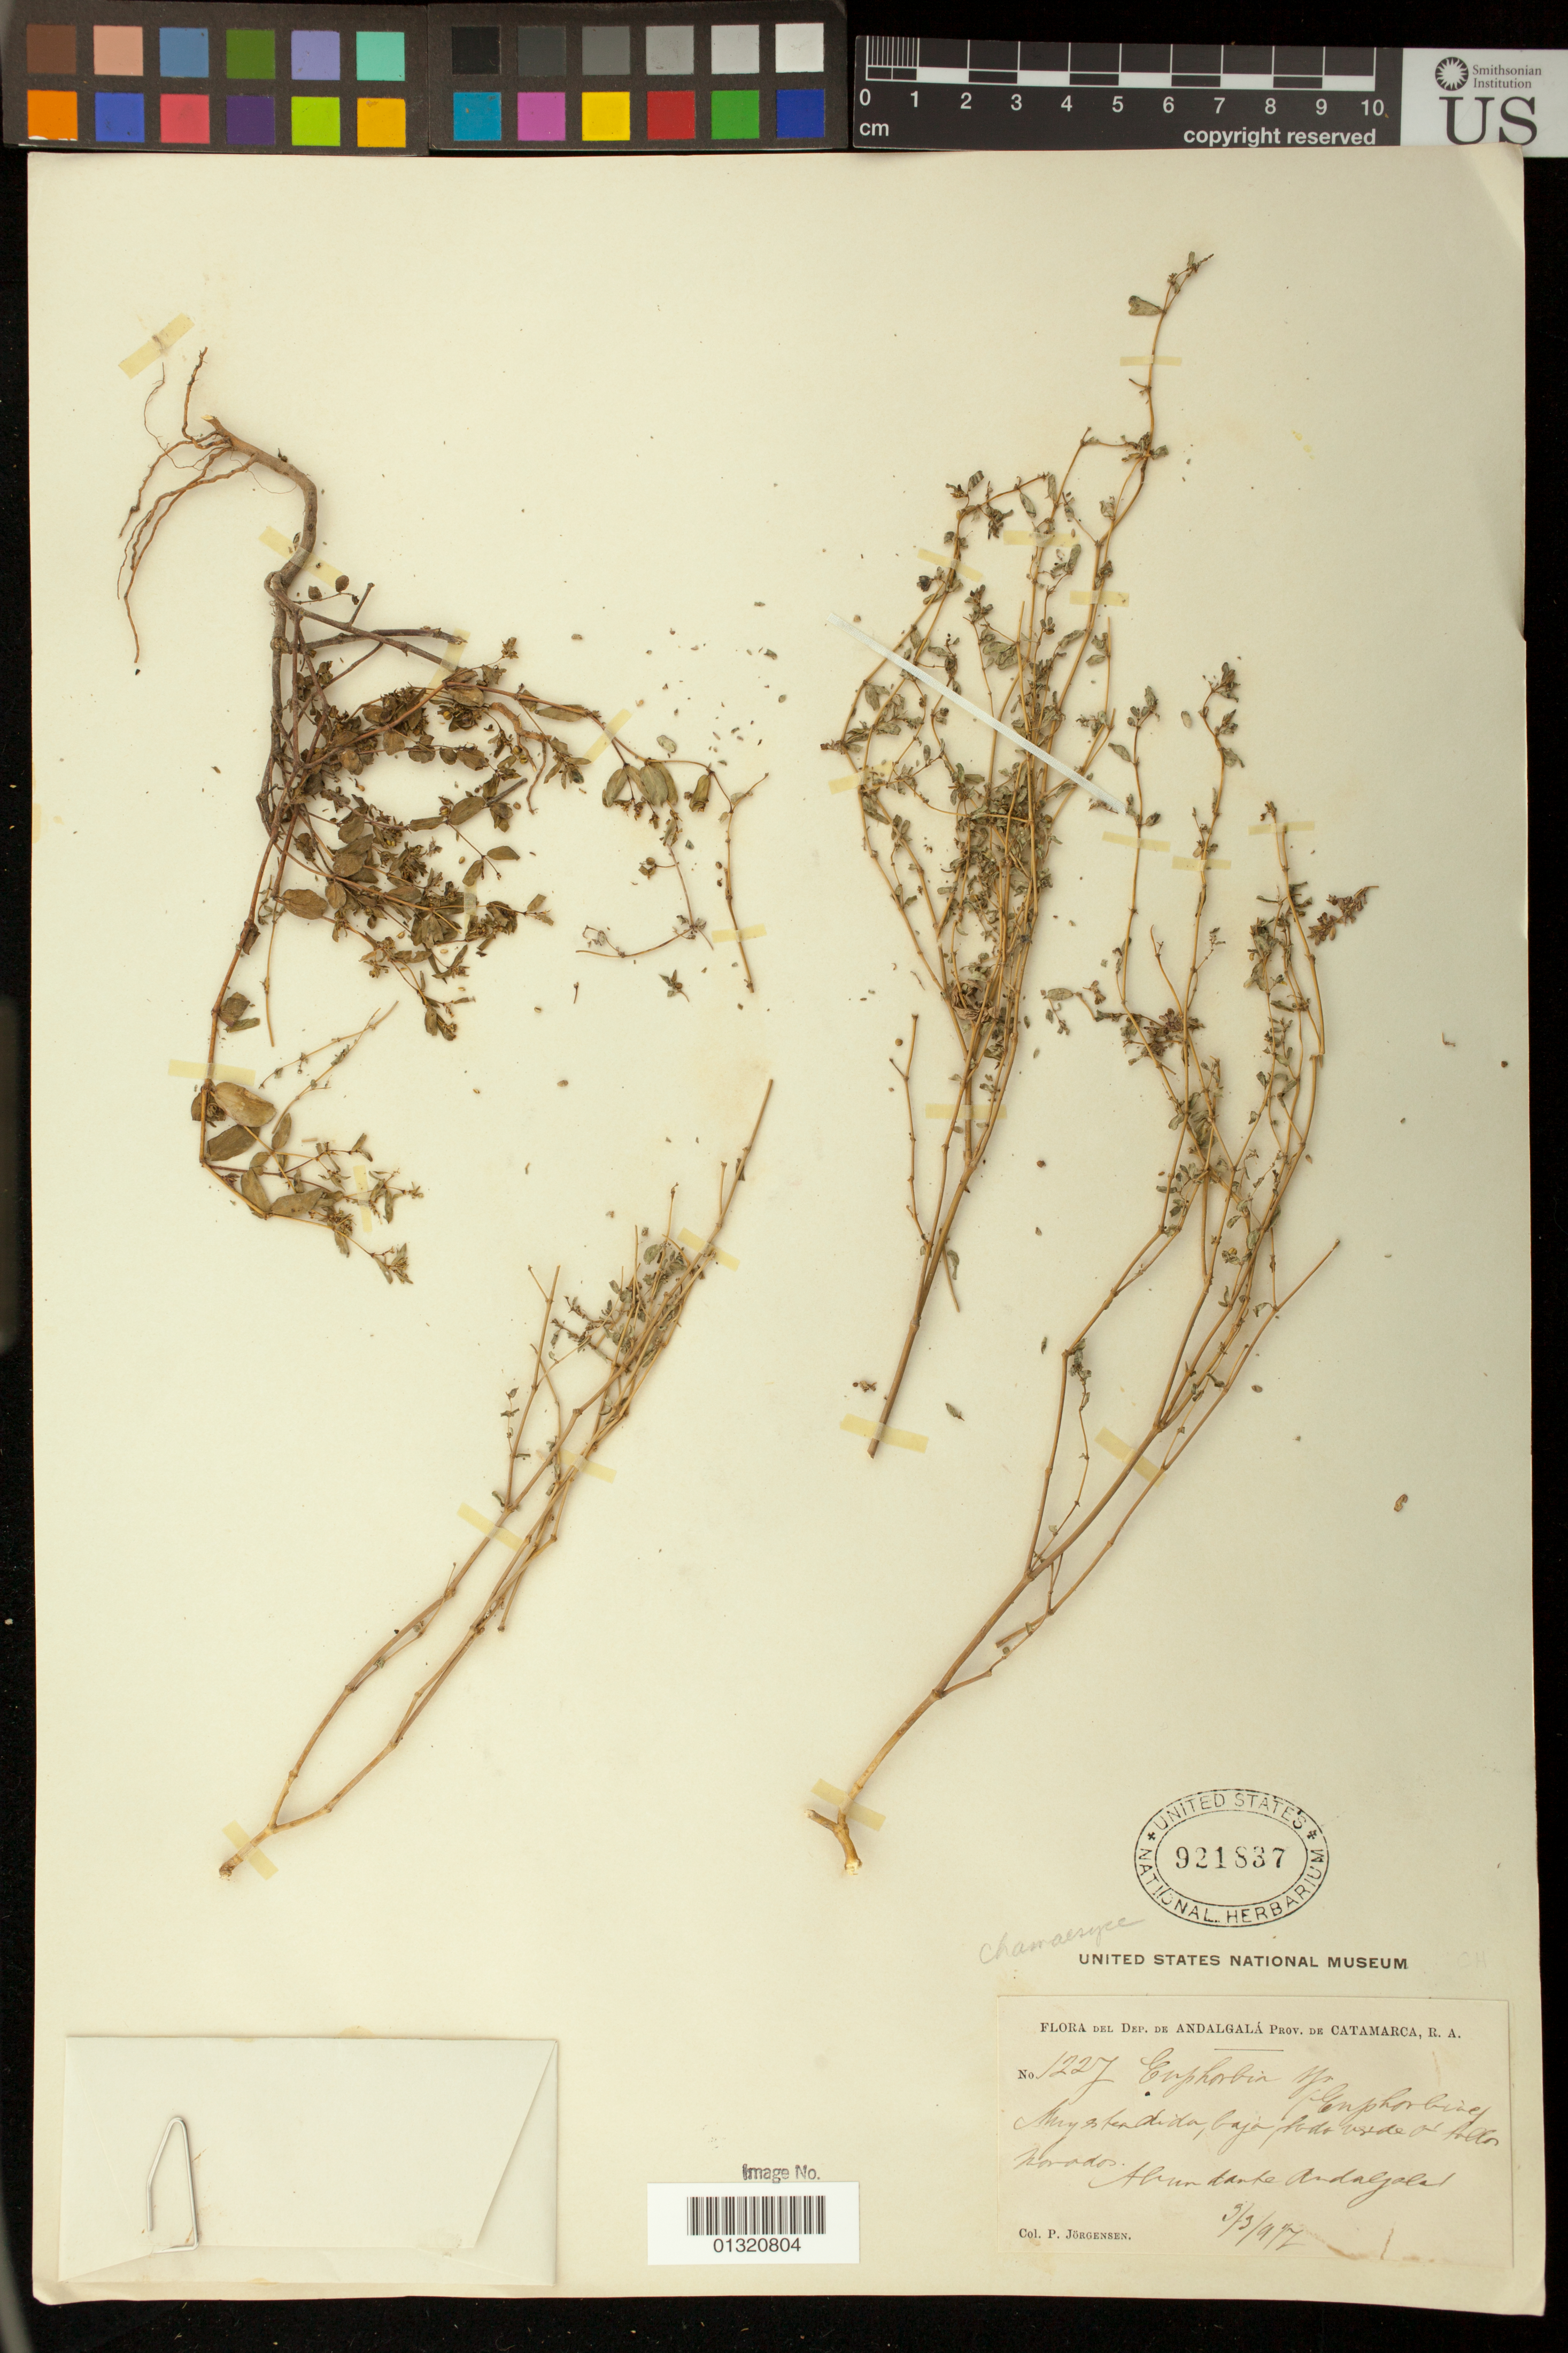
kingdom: Plantae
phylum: Tracheophyta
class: Magnoliopsida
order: Malpighiales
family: Euphorbiaceae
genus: Euphorbia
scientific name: Euphorbia sp.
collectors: P. Jorgensen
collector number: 1227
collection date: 1917-03-03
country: Argentina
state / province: Catamarca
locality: Abundante Andalgala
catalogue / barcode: US 921837